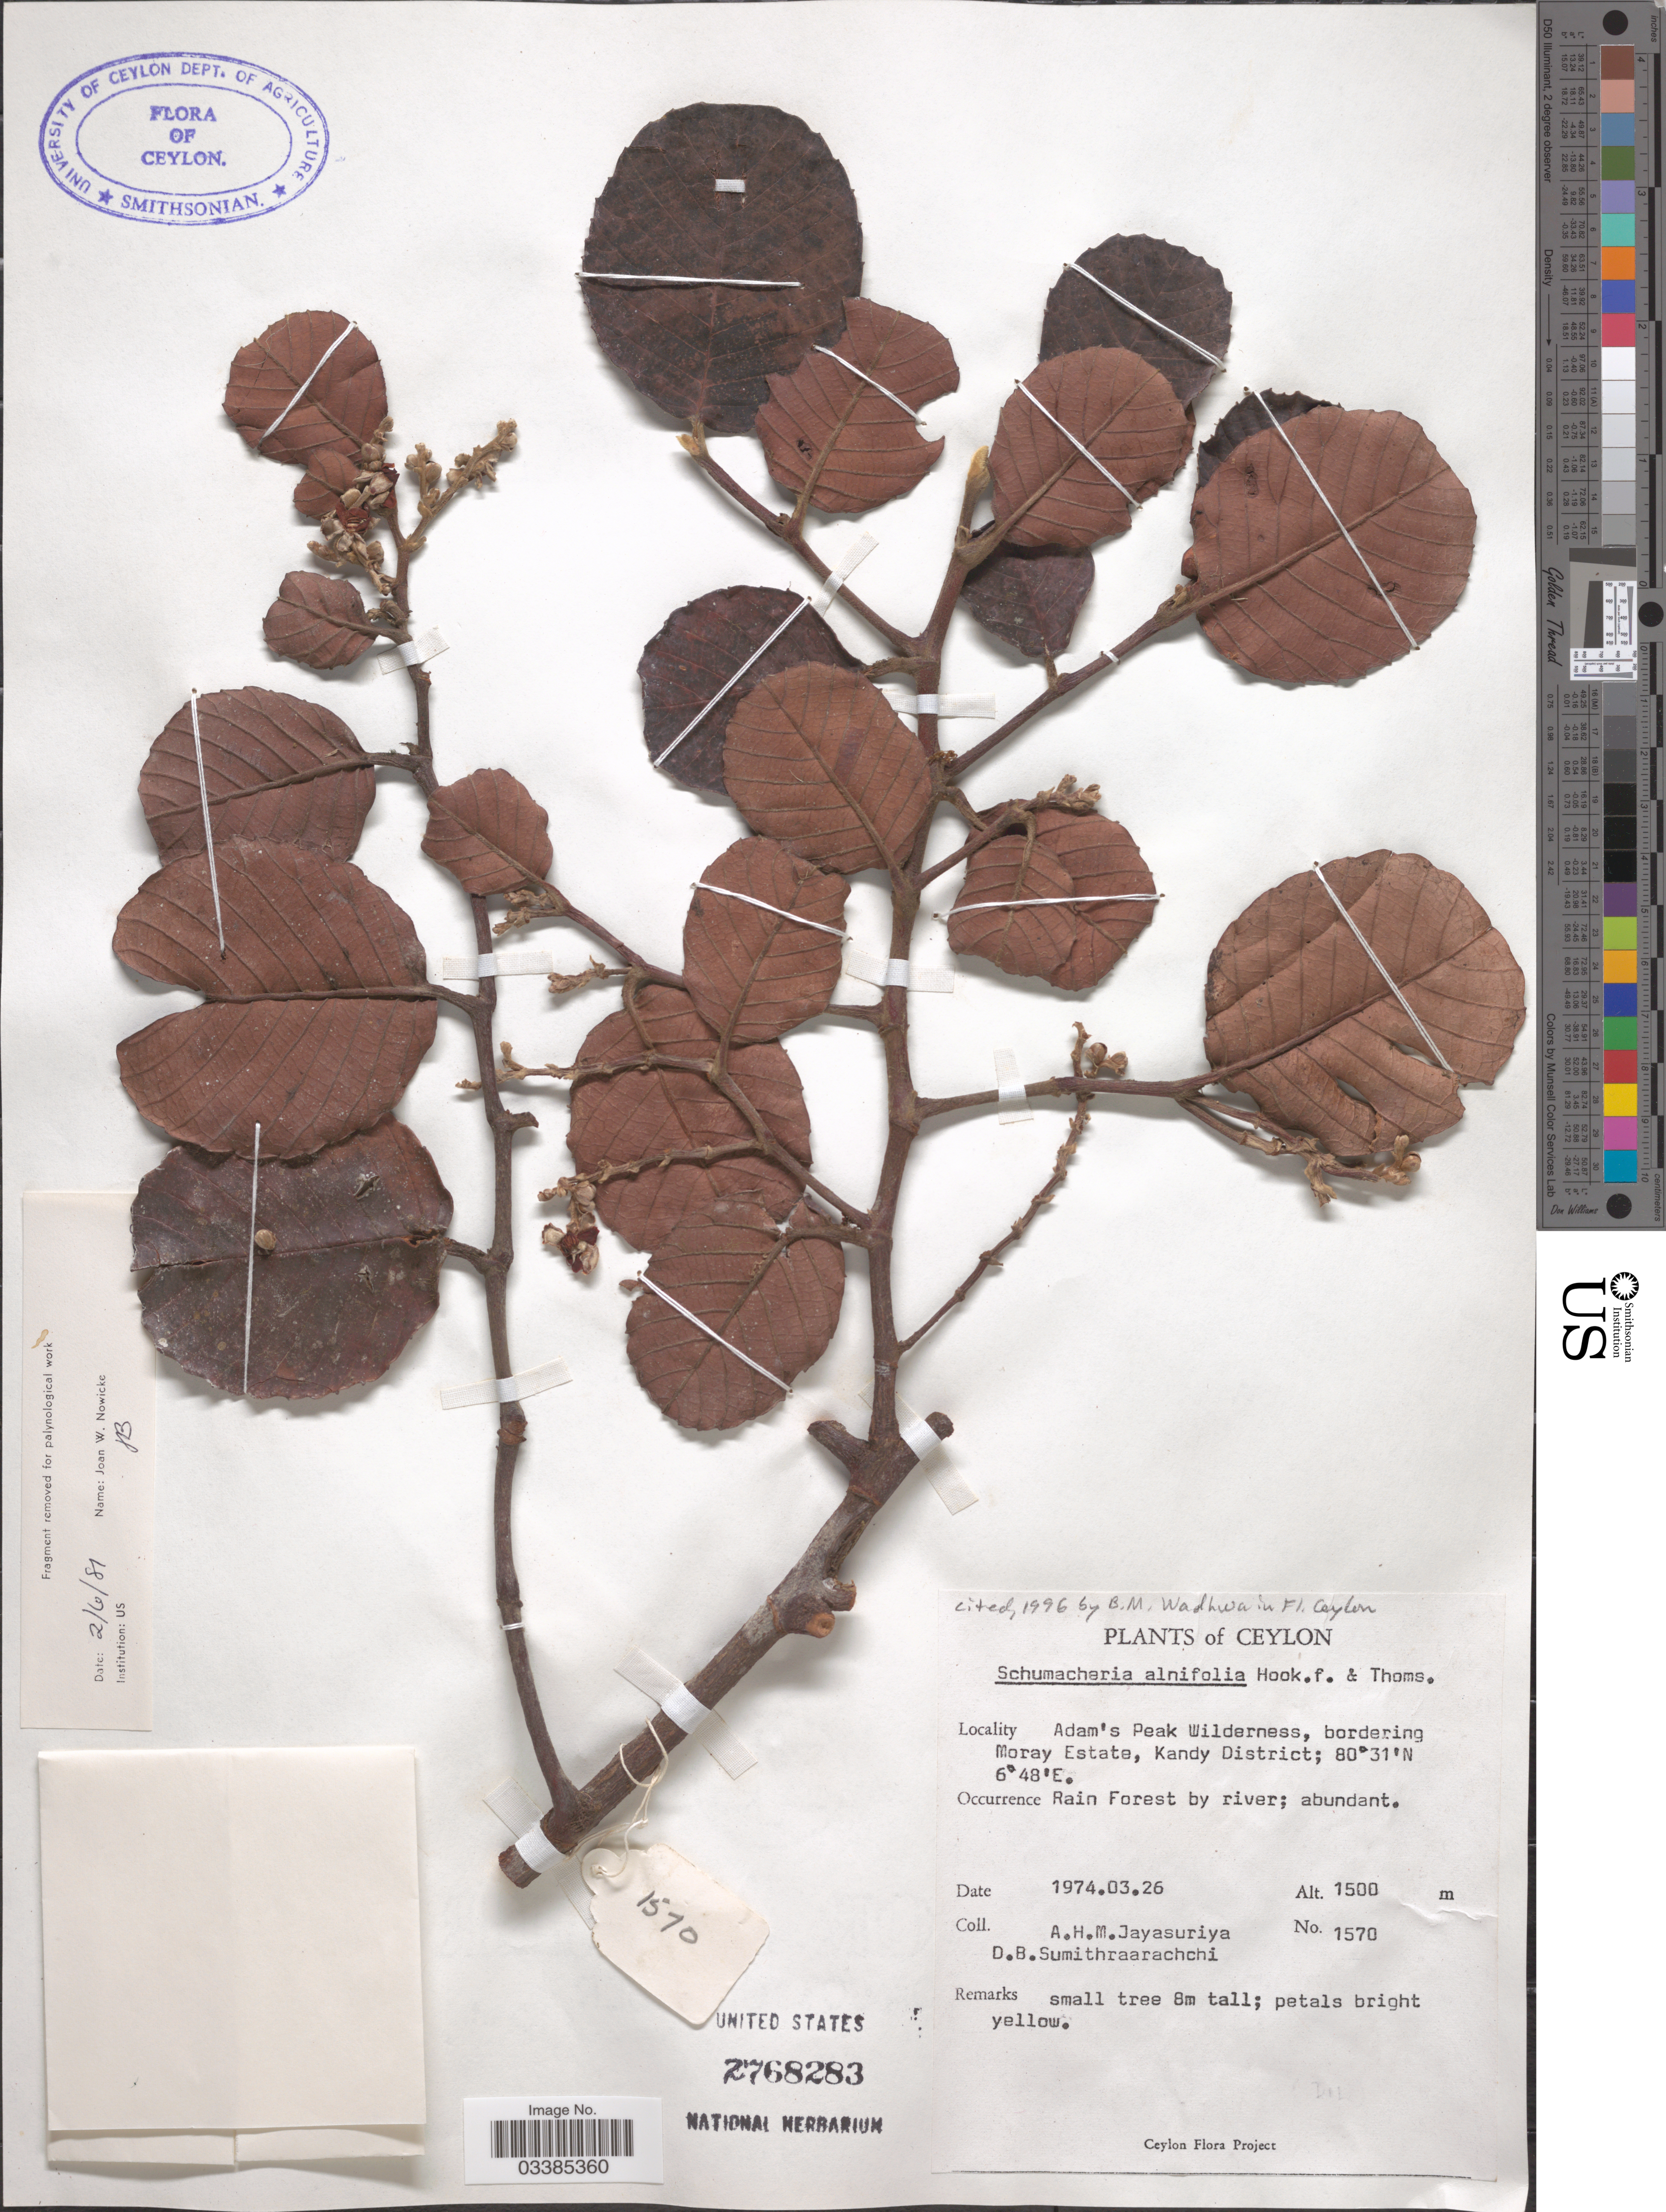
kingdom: Plantae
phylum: Tracheophyta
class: Magnoliopsida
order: Dilleniales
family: Dilleniaceae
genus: Schumacheria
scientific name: Schumacheria alnifolia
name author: Hook. f. & Thomson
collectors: A. H. Jayasuriya & D. B. Sumithraarachchi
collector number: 1570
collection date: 1974-03-26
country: Sri Lanka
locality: Ceylon. Adam's Peak Wilderness, bordering Moray Estate, Kandy District.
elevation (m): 1500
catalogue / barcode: US 2768283